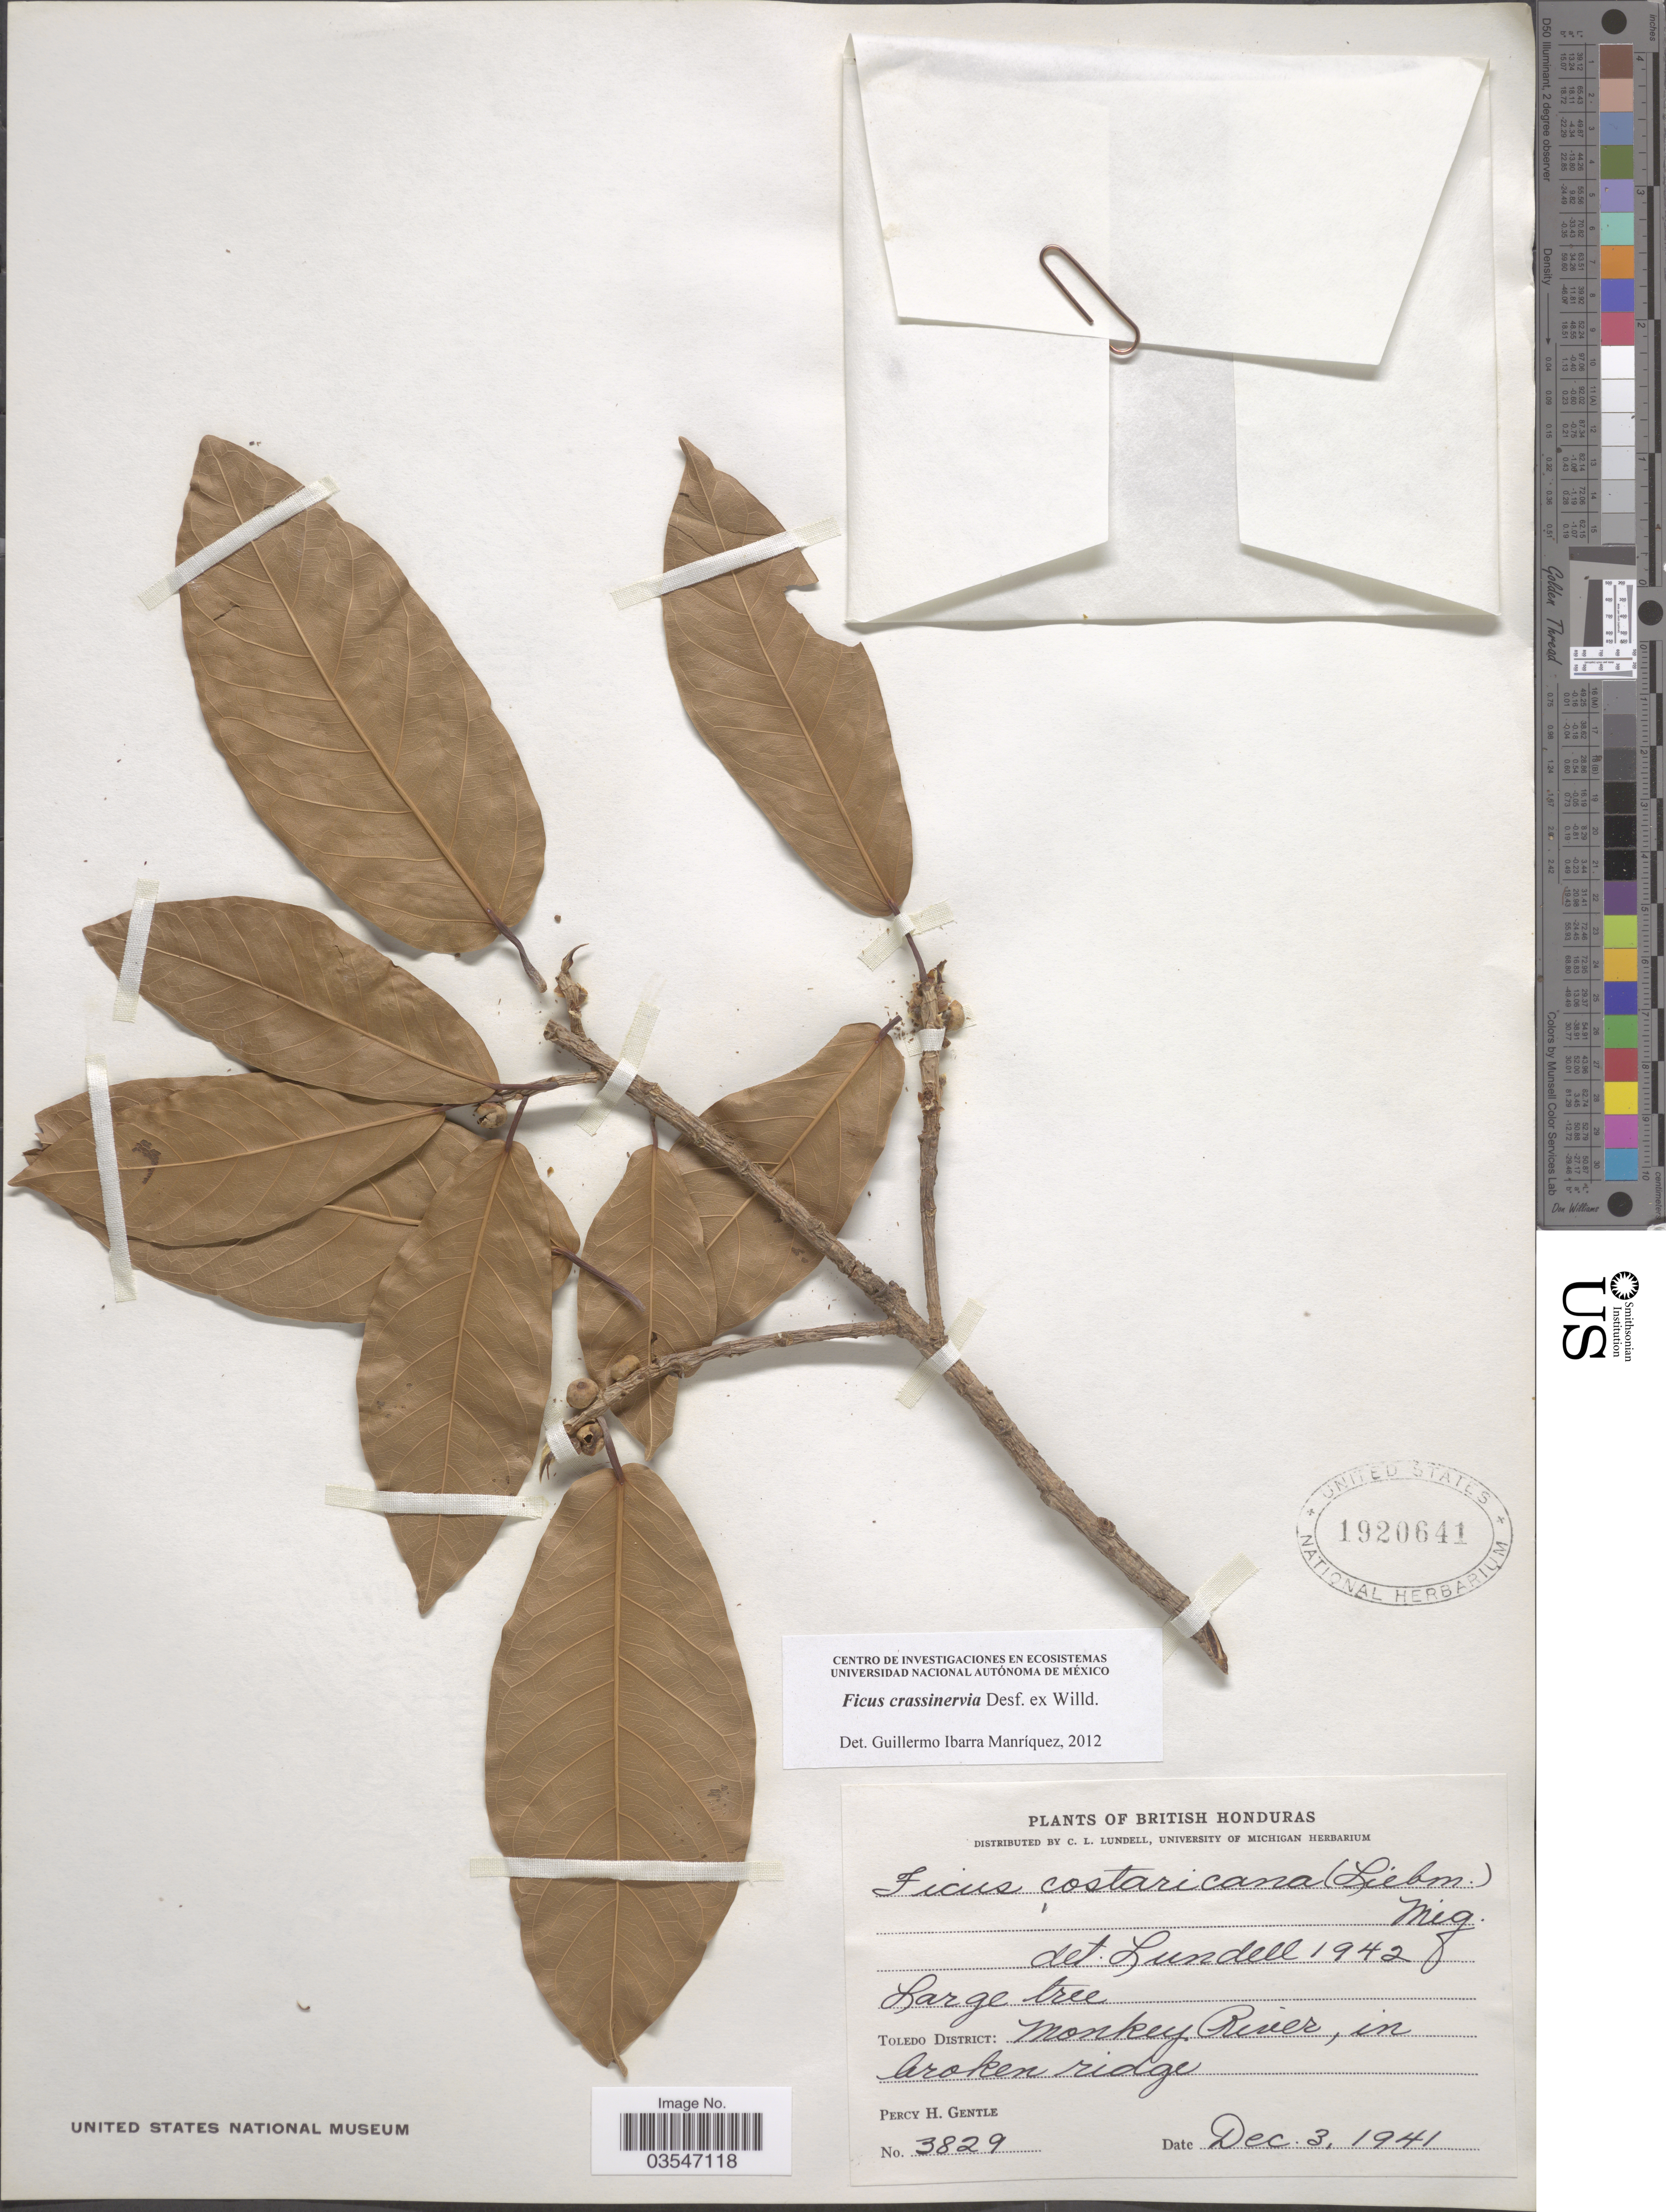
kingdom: Plantae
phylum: Tracheophyta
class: Magnoliopsida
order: Rosales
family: Moraceae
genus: Ficus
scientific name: Ficus crassinervia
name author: Desf. ex Willd.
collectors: P. H. Gentle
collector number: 3829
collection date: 1941-12-03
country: Belize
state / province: Toledo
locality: British Honduras. Toledo District: Monkey River, in broken ridge.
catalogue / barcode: US 1920641